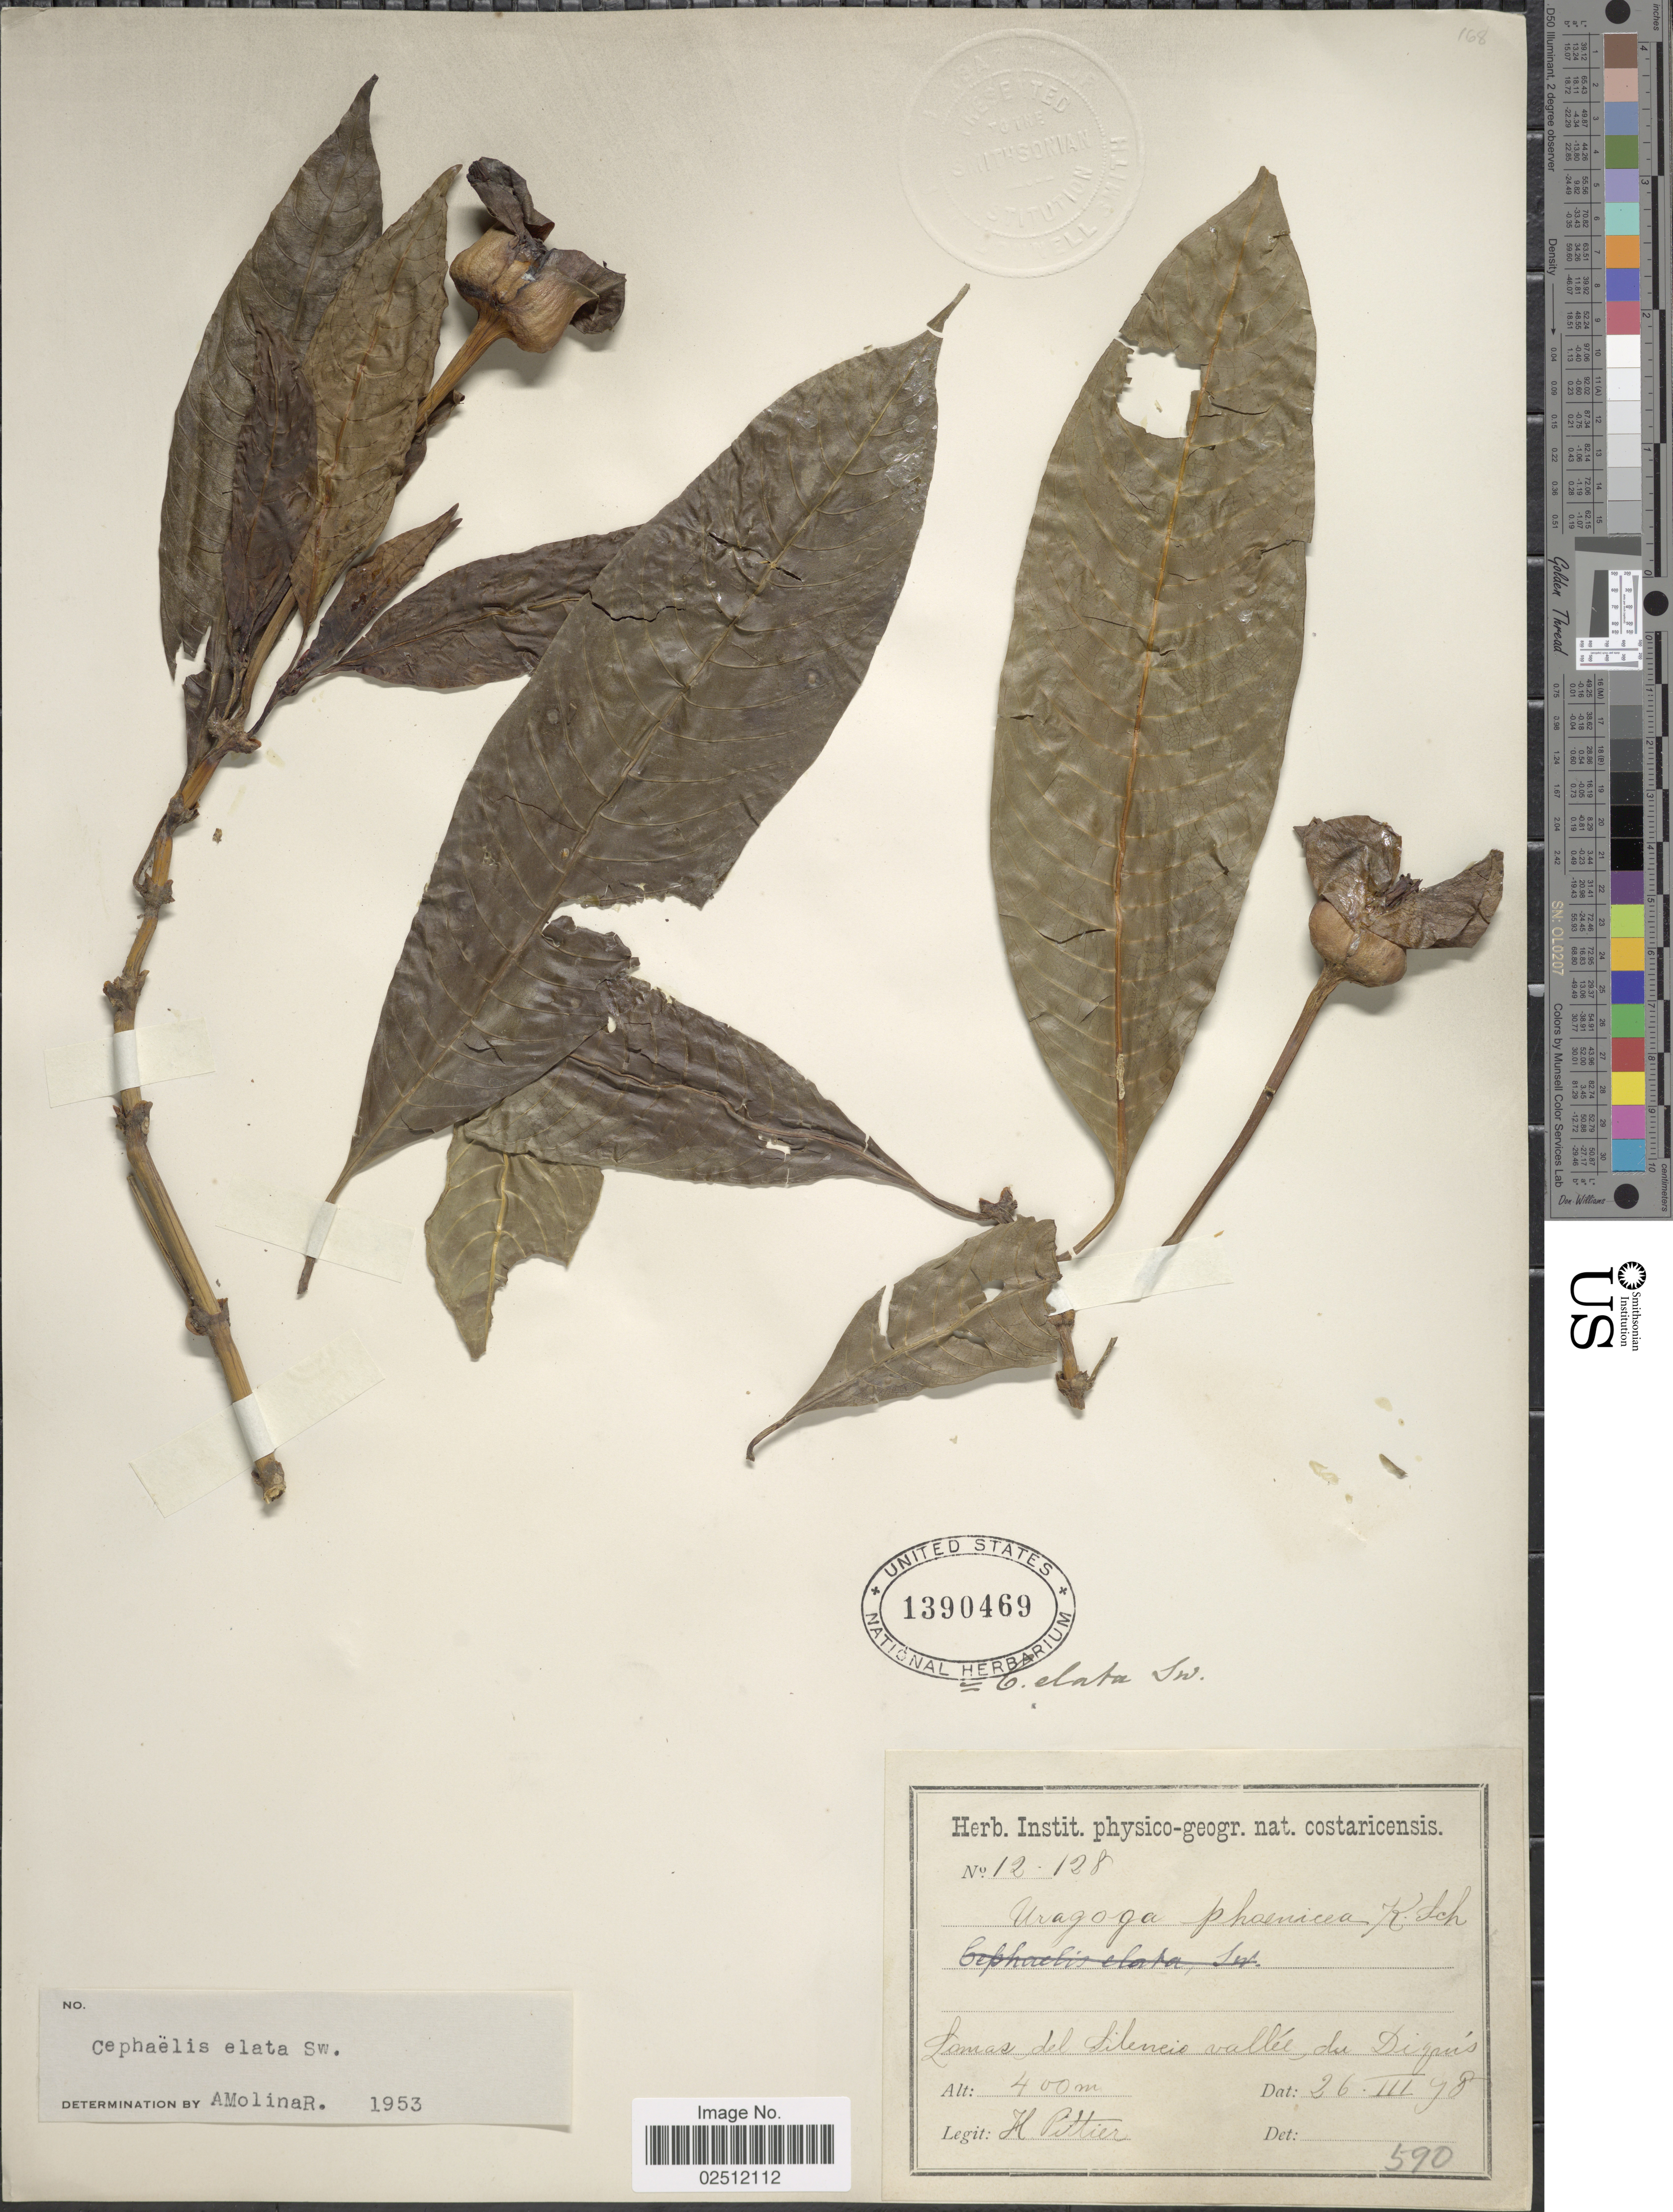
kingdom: Plantae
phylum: Tracheophyta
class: Magnoliopsida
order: Gentianales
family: Rubiaceae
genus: Psychotria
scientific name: Psychotria elata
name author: (Sw.) Hammel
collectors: H. F. Pittier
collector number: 12128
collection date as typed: Transcribed d/m/y: 26/3/98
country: Costa Rica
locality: Lomas del Silencio vallée duDiguís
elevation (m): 400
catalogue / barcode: US 1390469